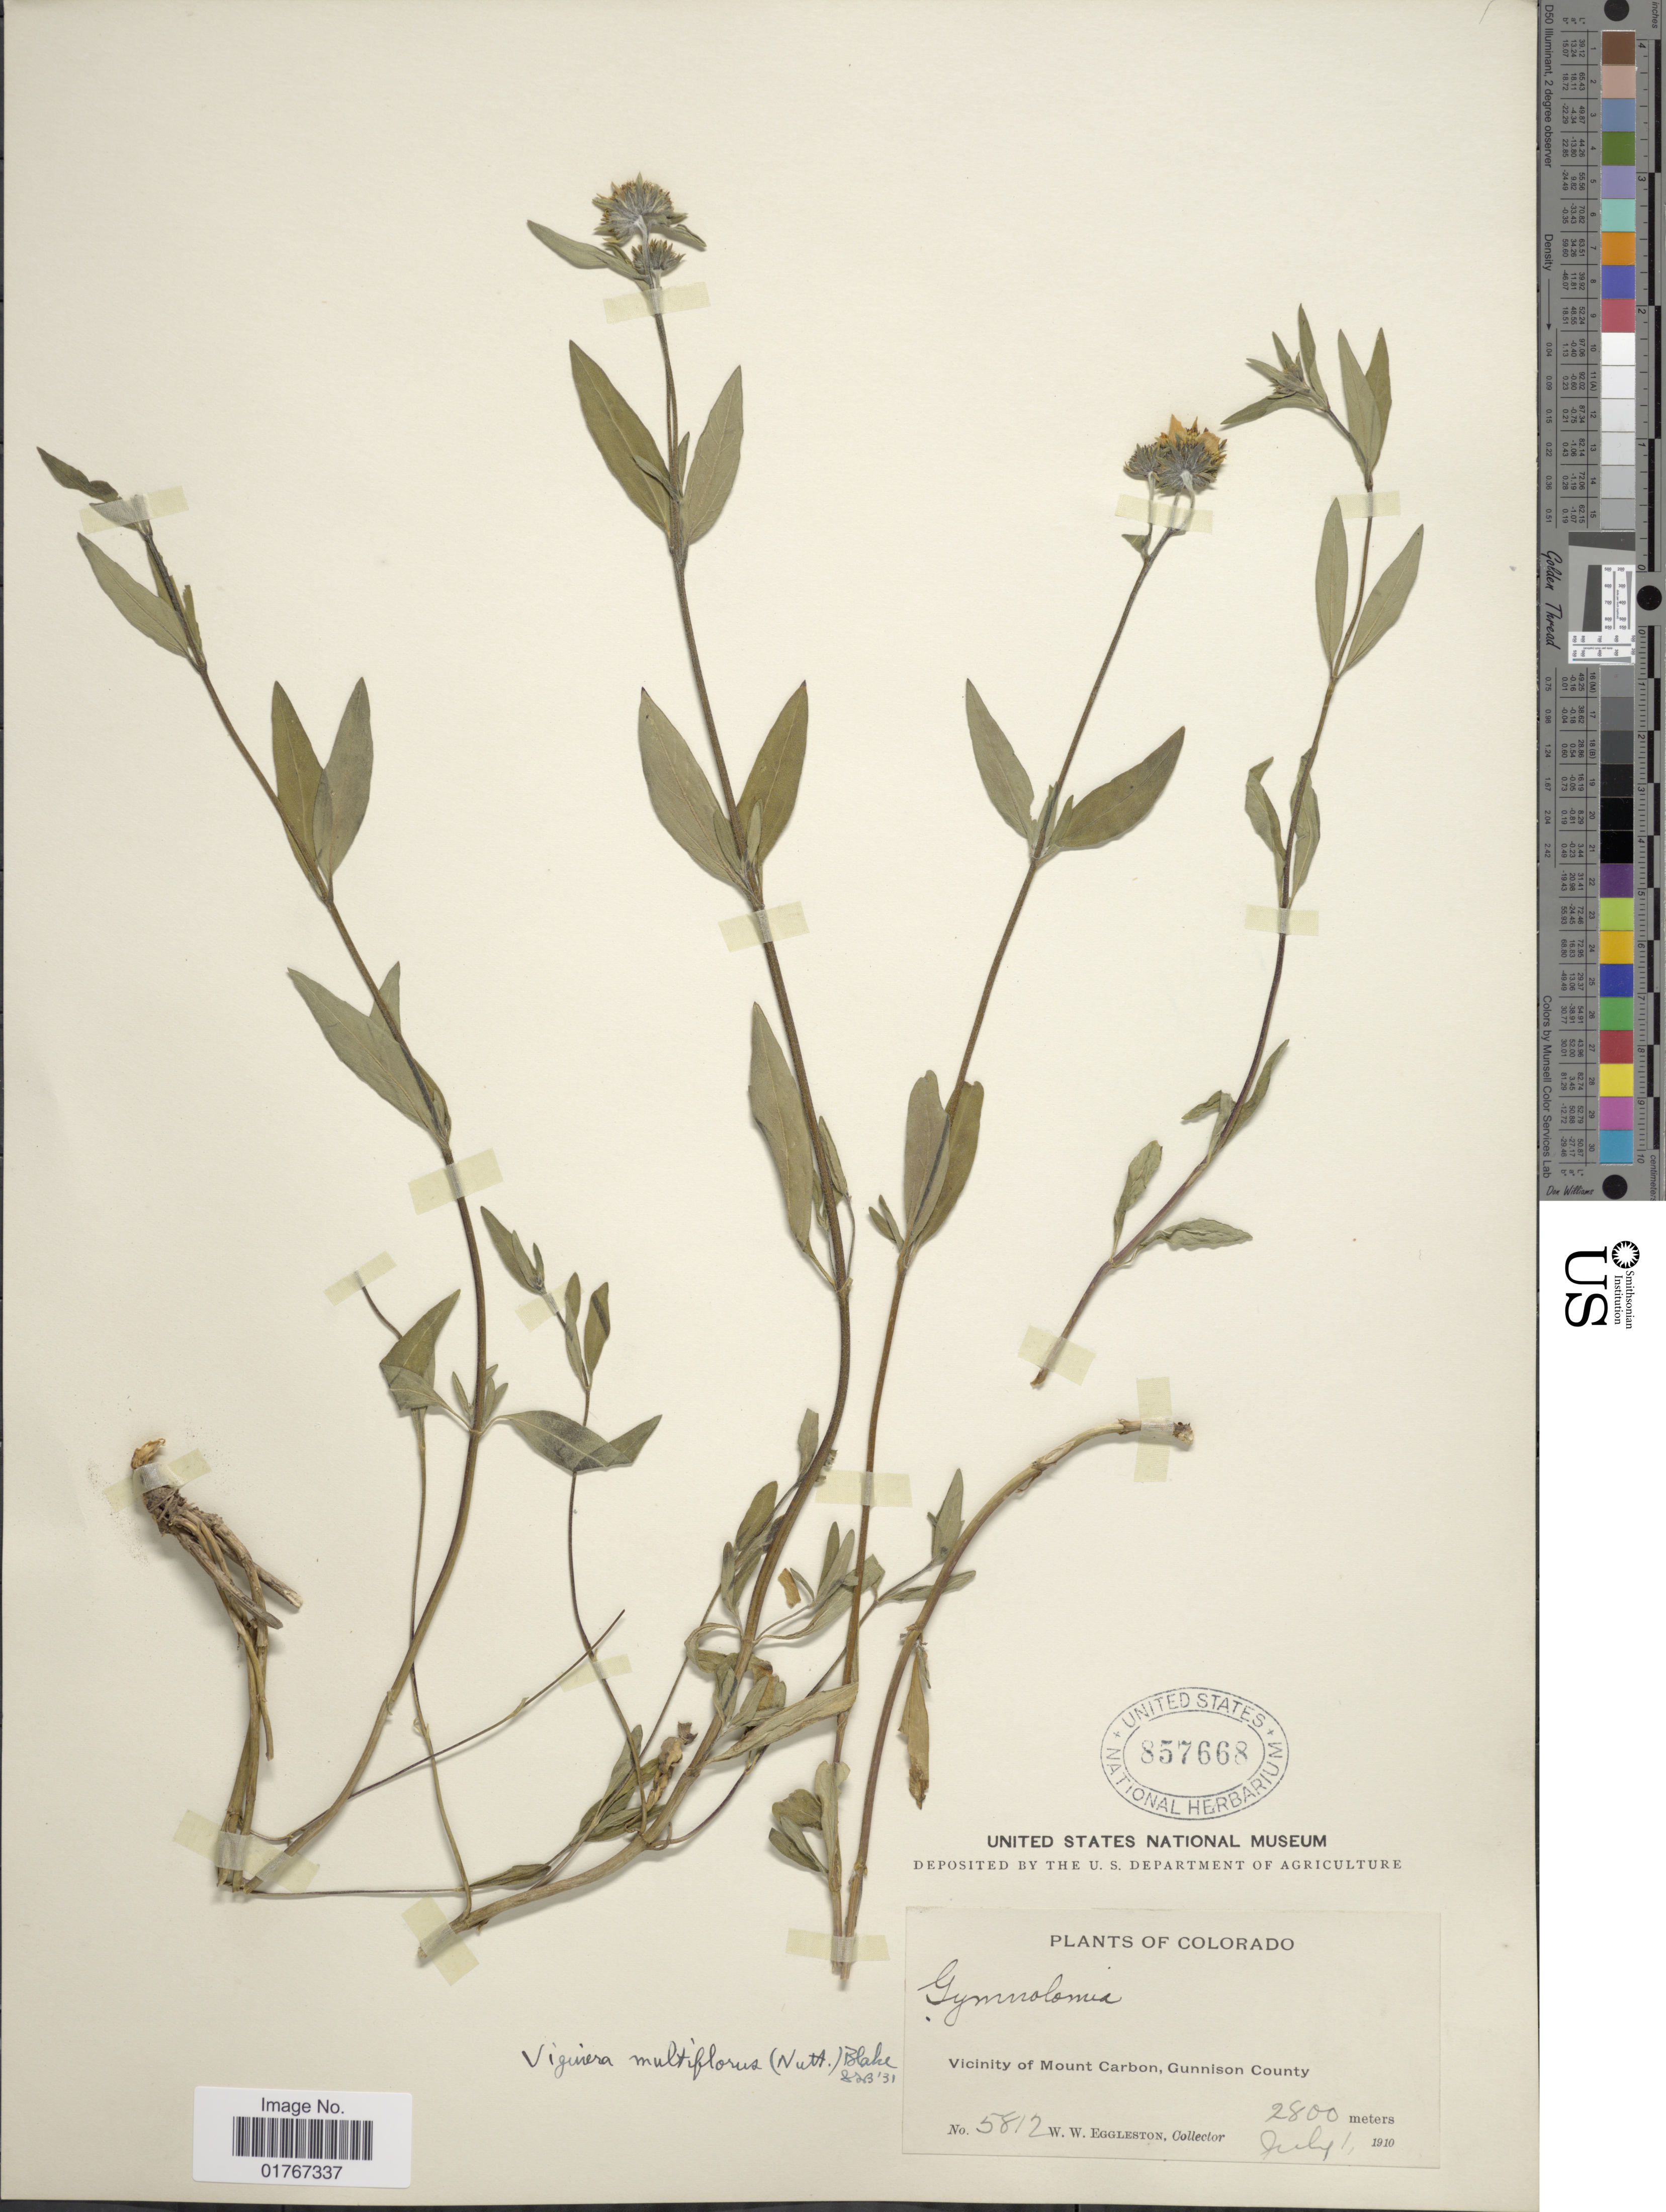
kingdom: Plantae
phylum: Tracheophyta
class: Magnoliopsida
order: Asterales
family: Asteraceae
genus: Heliomeris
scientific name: Heliomeris multiflora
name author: Nutt.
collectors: W. W. Eggleston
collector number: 5812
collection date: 1910-07-01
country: United States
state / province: Colorado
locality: Vicinity of Mount Carbon, Gunnison County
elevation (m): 2800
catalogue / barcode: US 857668